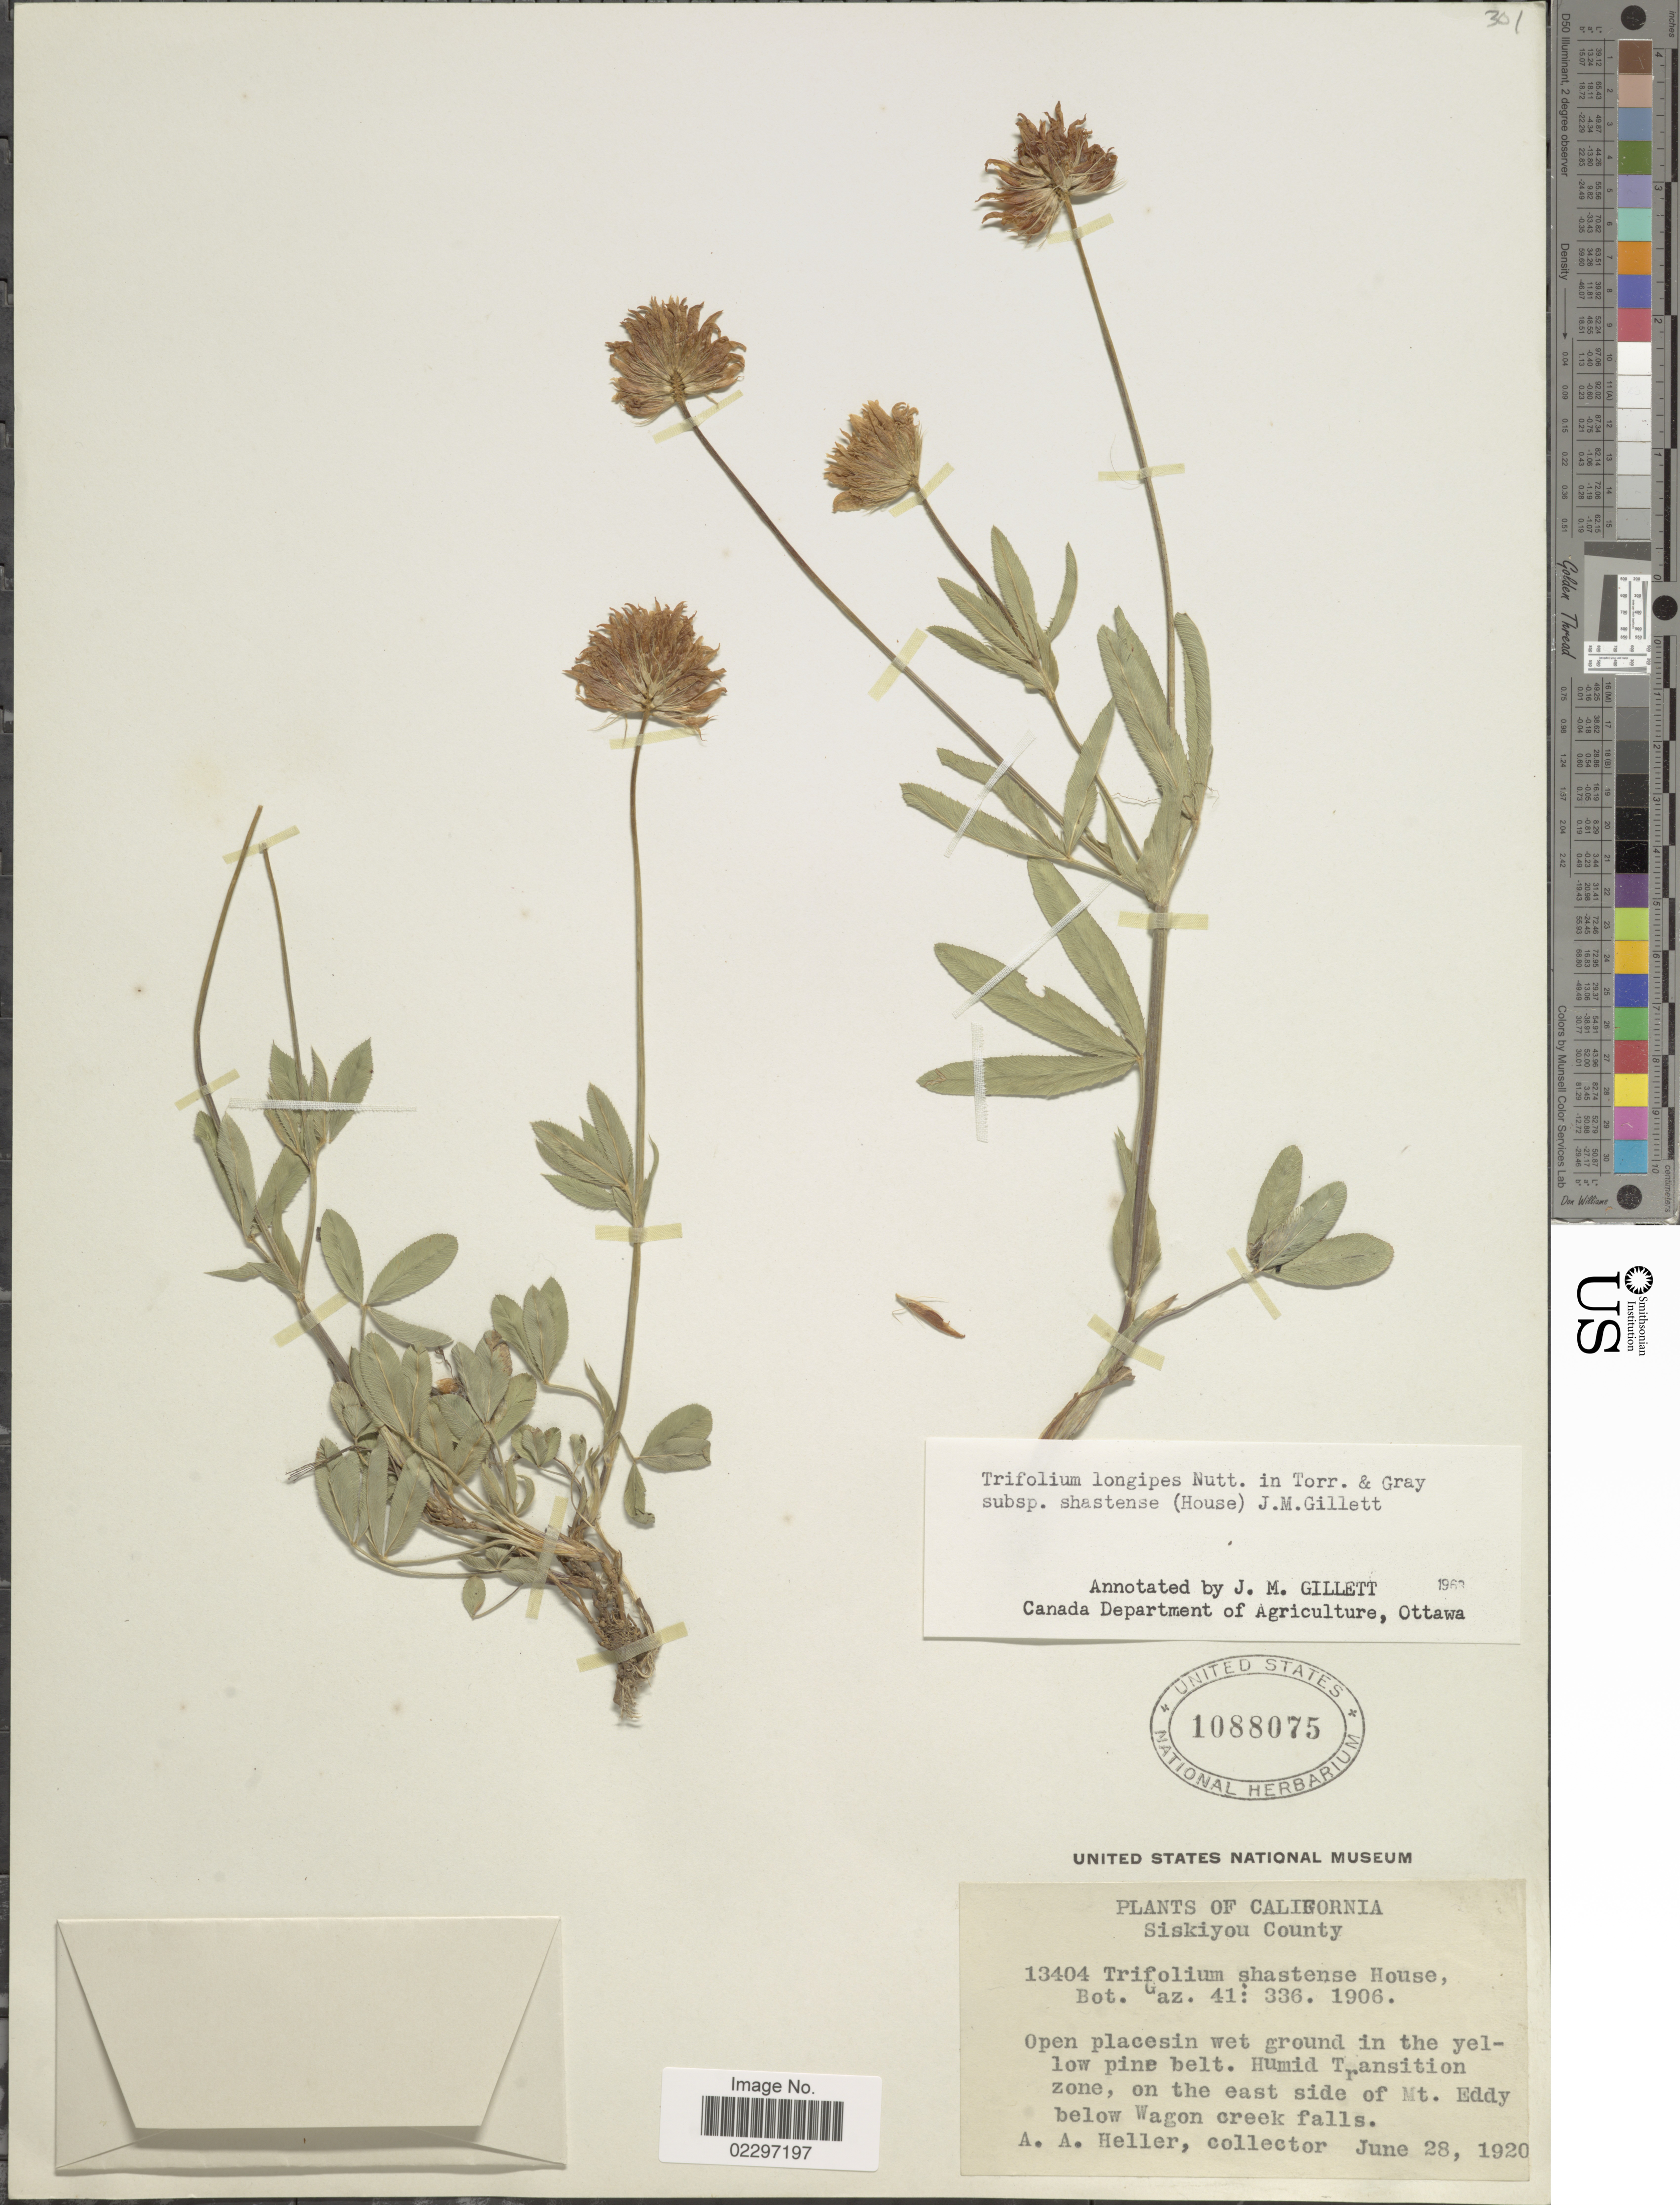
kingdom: Plantae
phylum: Tracheophyta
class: Magnoliopsida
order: Fabales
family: Fabaceae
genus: Trifolium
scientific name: Trifolium longipes subsp. shastense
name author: (House) J.M. Gillett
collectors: A. A. Heller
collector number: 13404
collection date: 1920-06-28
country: United States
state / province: California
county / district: Siskiyou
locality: Siskiyou County. Humid Transition zone, on the east side of Mt. Eddy below Wagon creek falls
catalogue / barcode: US 1088075